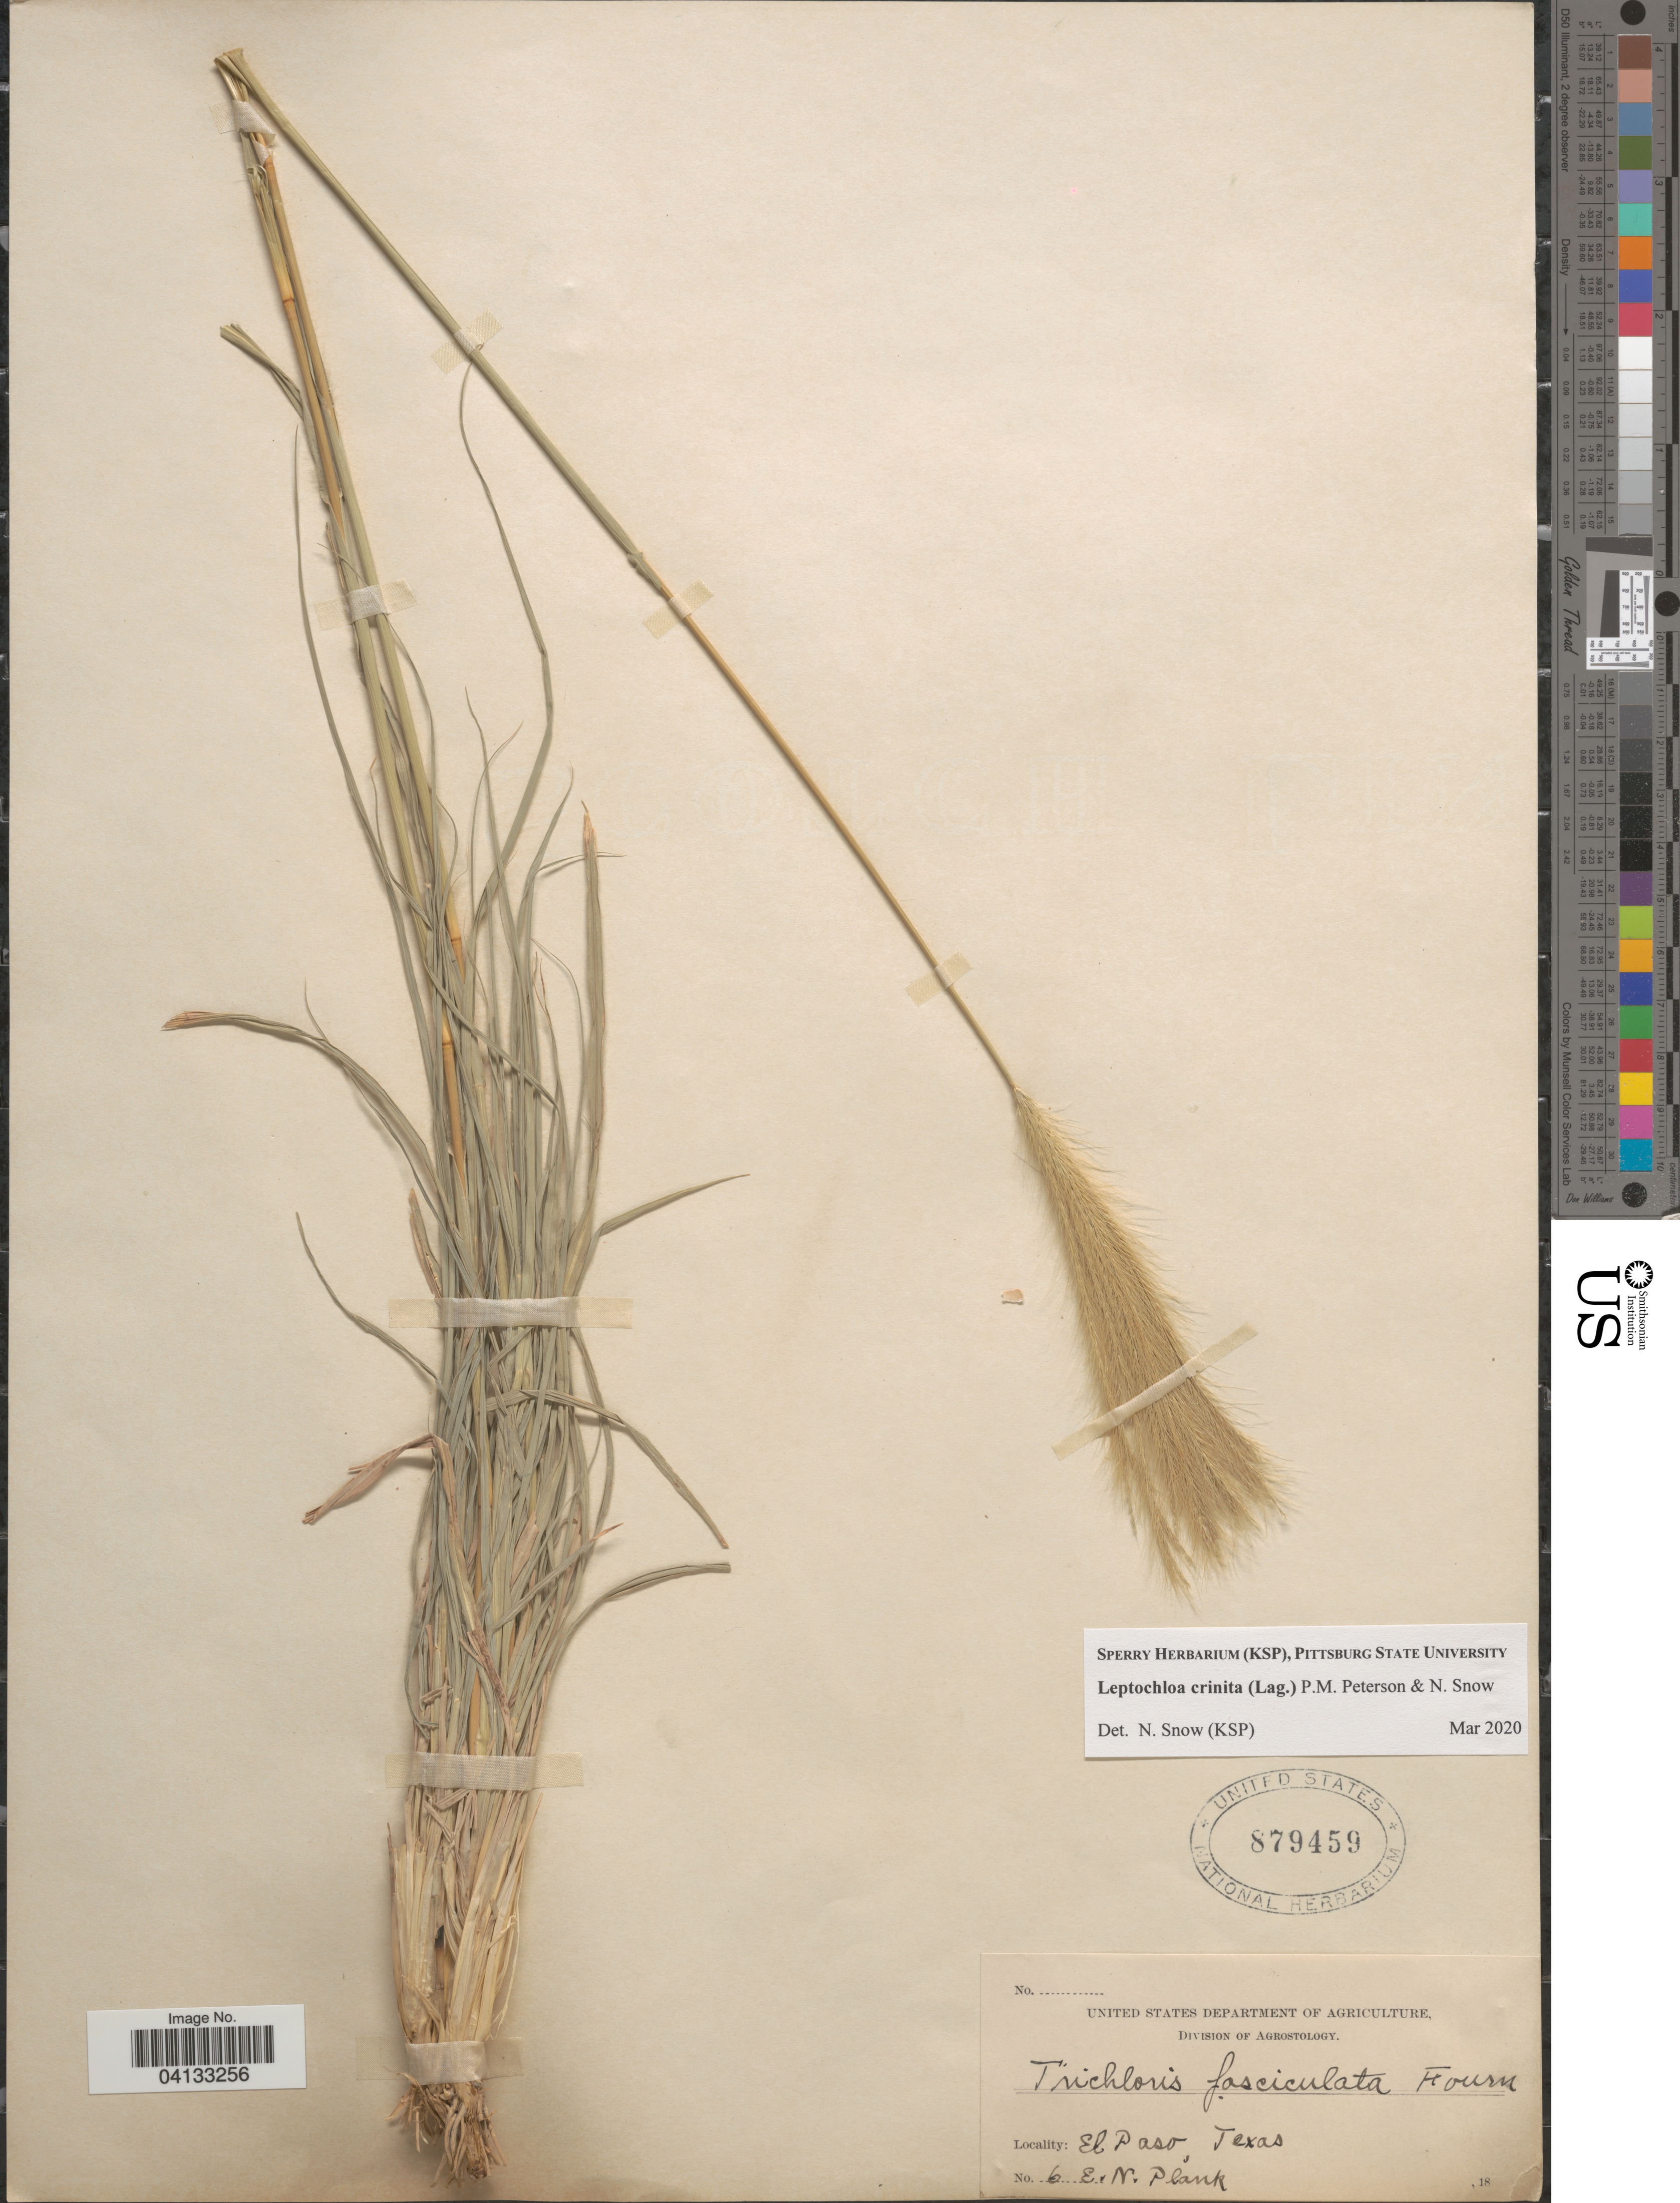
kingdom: Plantae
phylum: Tracheophyta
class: Liliopsida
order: Poales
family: Poaceae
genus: Leptochloa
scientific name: Leptochloa crinita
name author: (Lag.) P.M. Peterson & N. Snow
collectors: E. Plank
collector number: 6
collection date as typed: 18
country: United States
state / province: Texas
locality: El Paso.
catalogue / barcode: US 879459